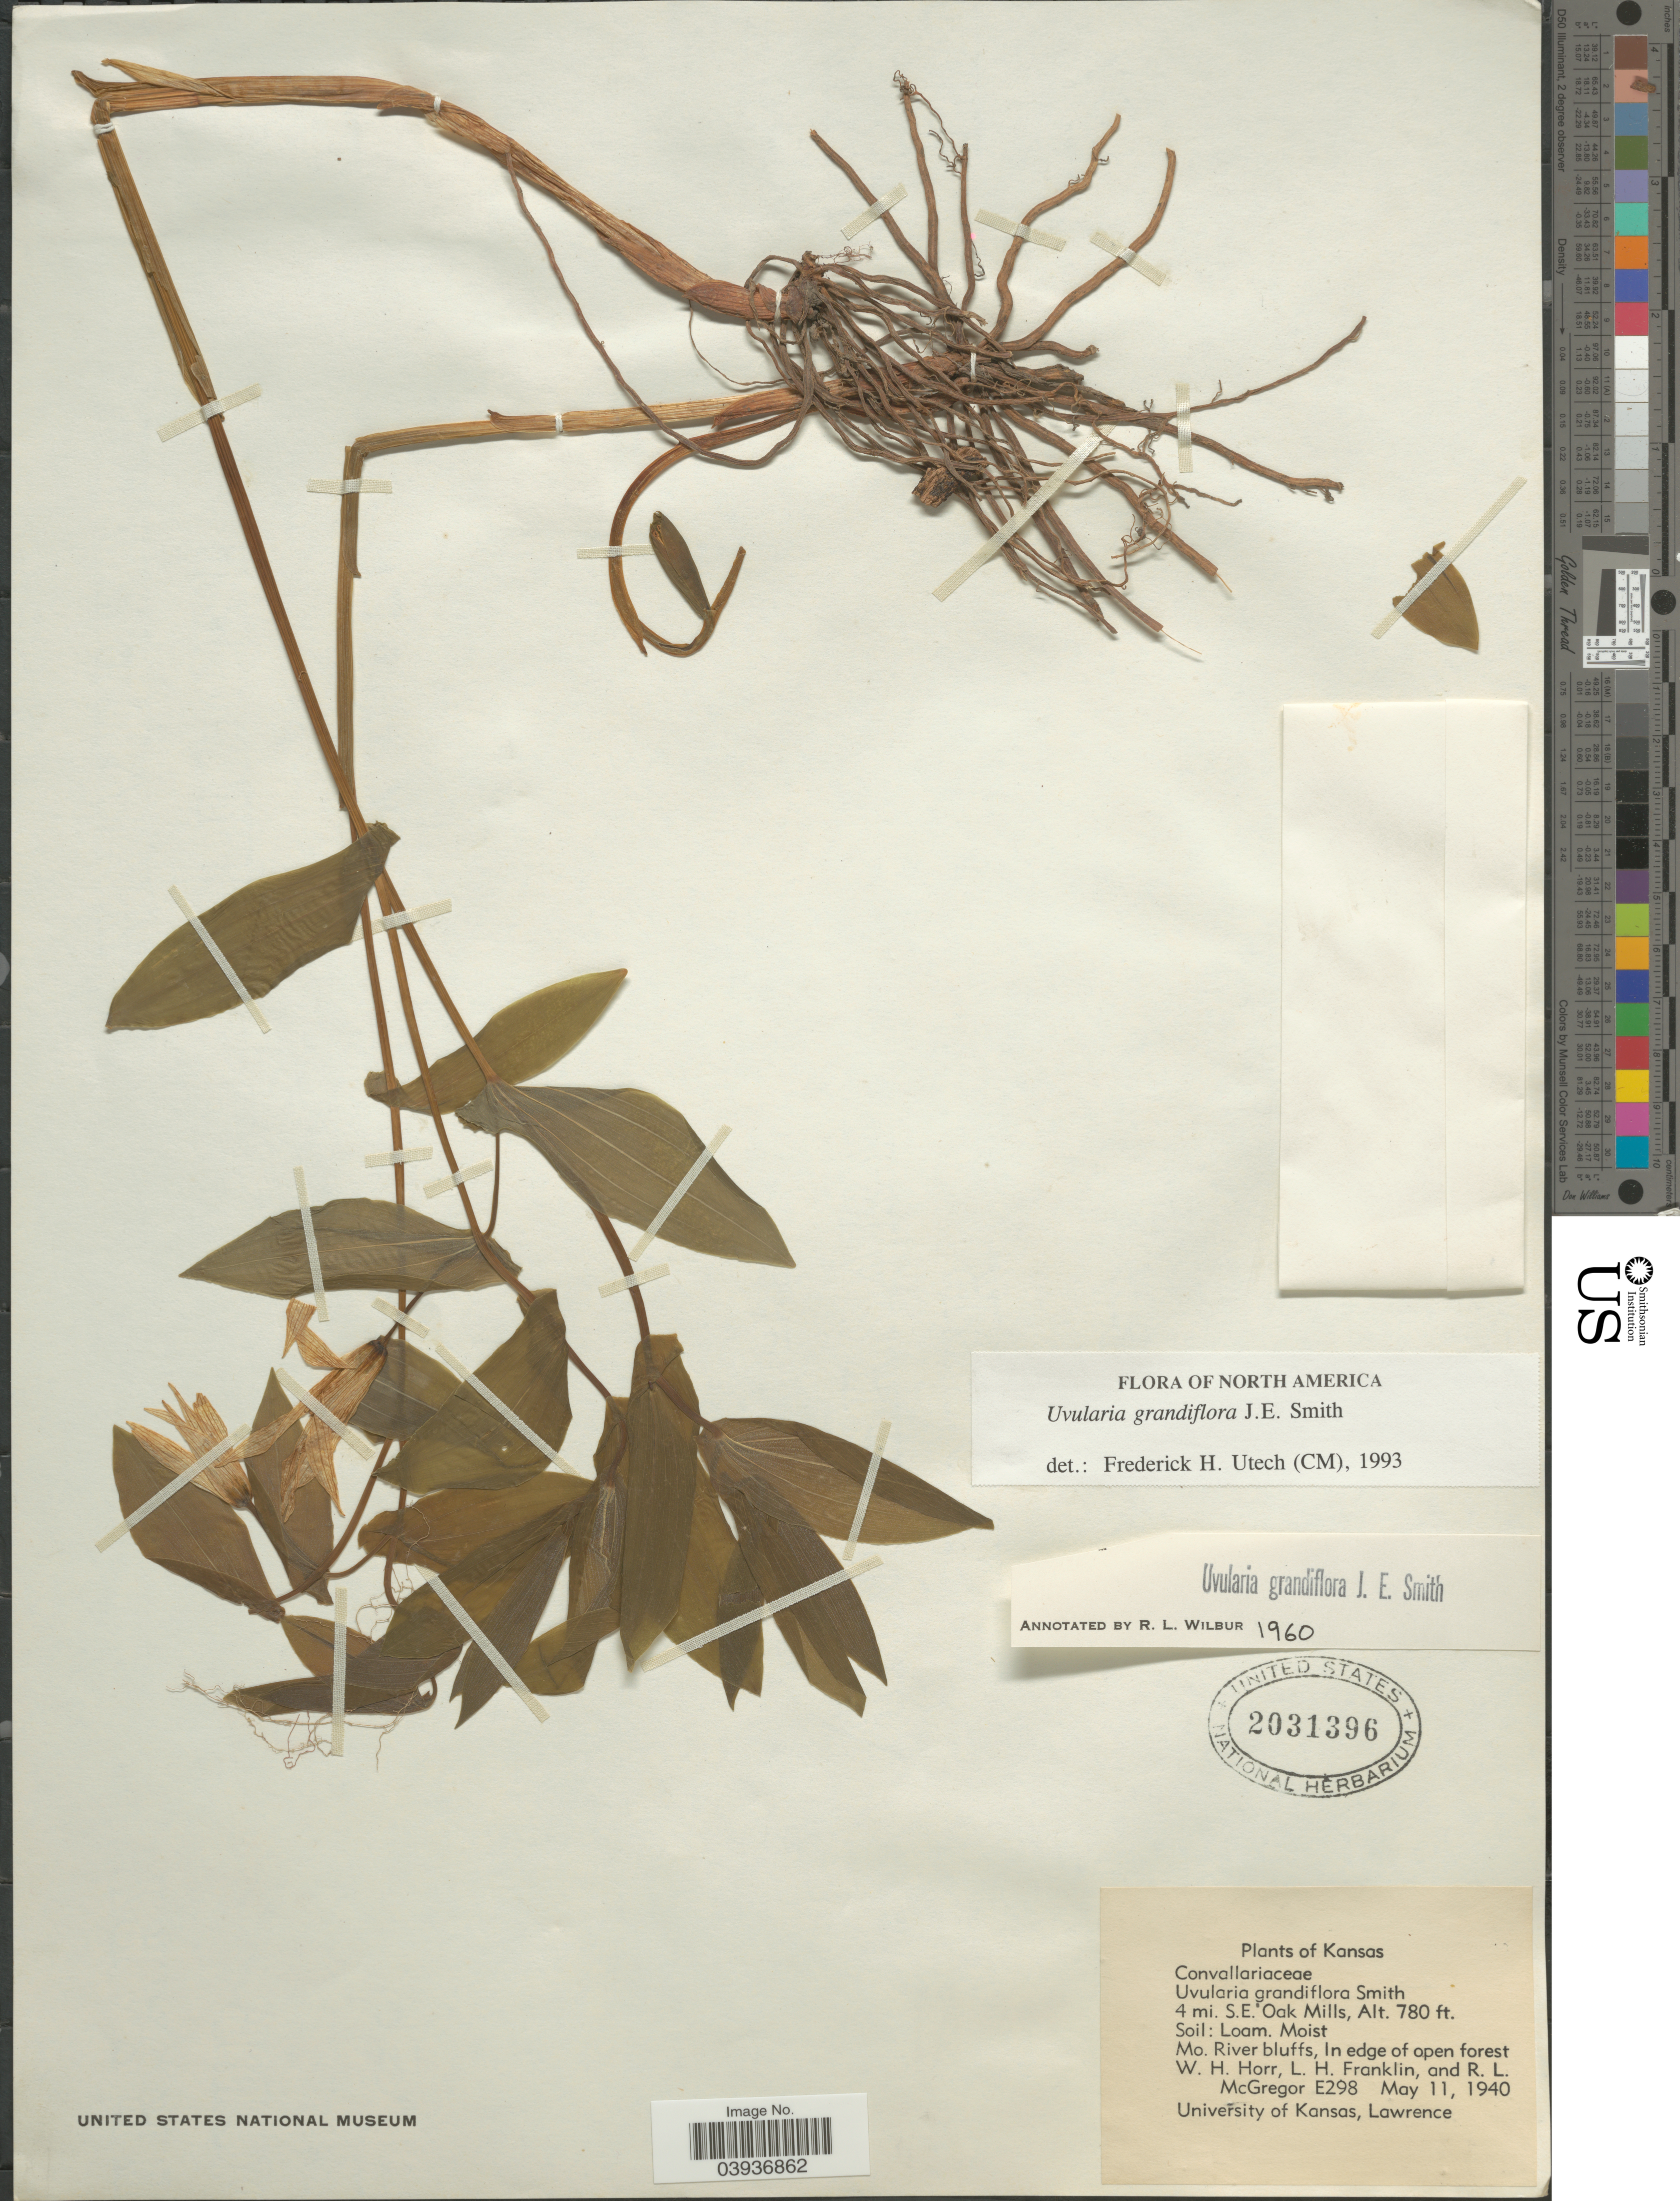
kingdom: Plantae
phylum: Tracheophyta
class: Liliopsida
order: Liliales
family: Colchicaceae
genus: Uvularia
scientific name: Uvularia grandiflora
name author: Sm.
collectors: W. H. Horr, L. H. Franklin & R. McGregor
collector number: E298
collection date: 1940-05-11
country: United States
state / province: Kansas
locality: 4 mi. S.E. Oak Mills.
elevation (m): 238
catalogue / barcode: US 2031396